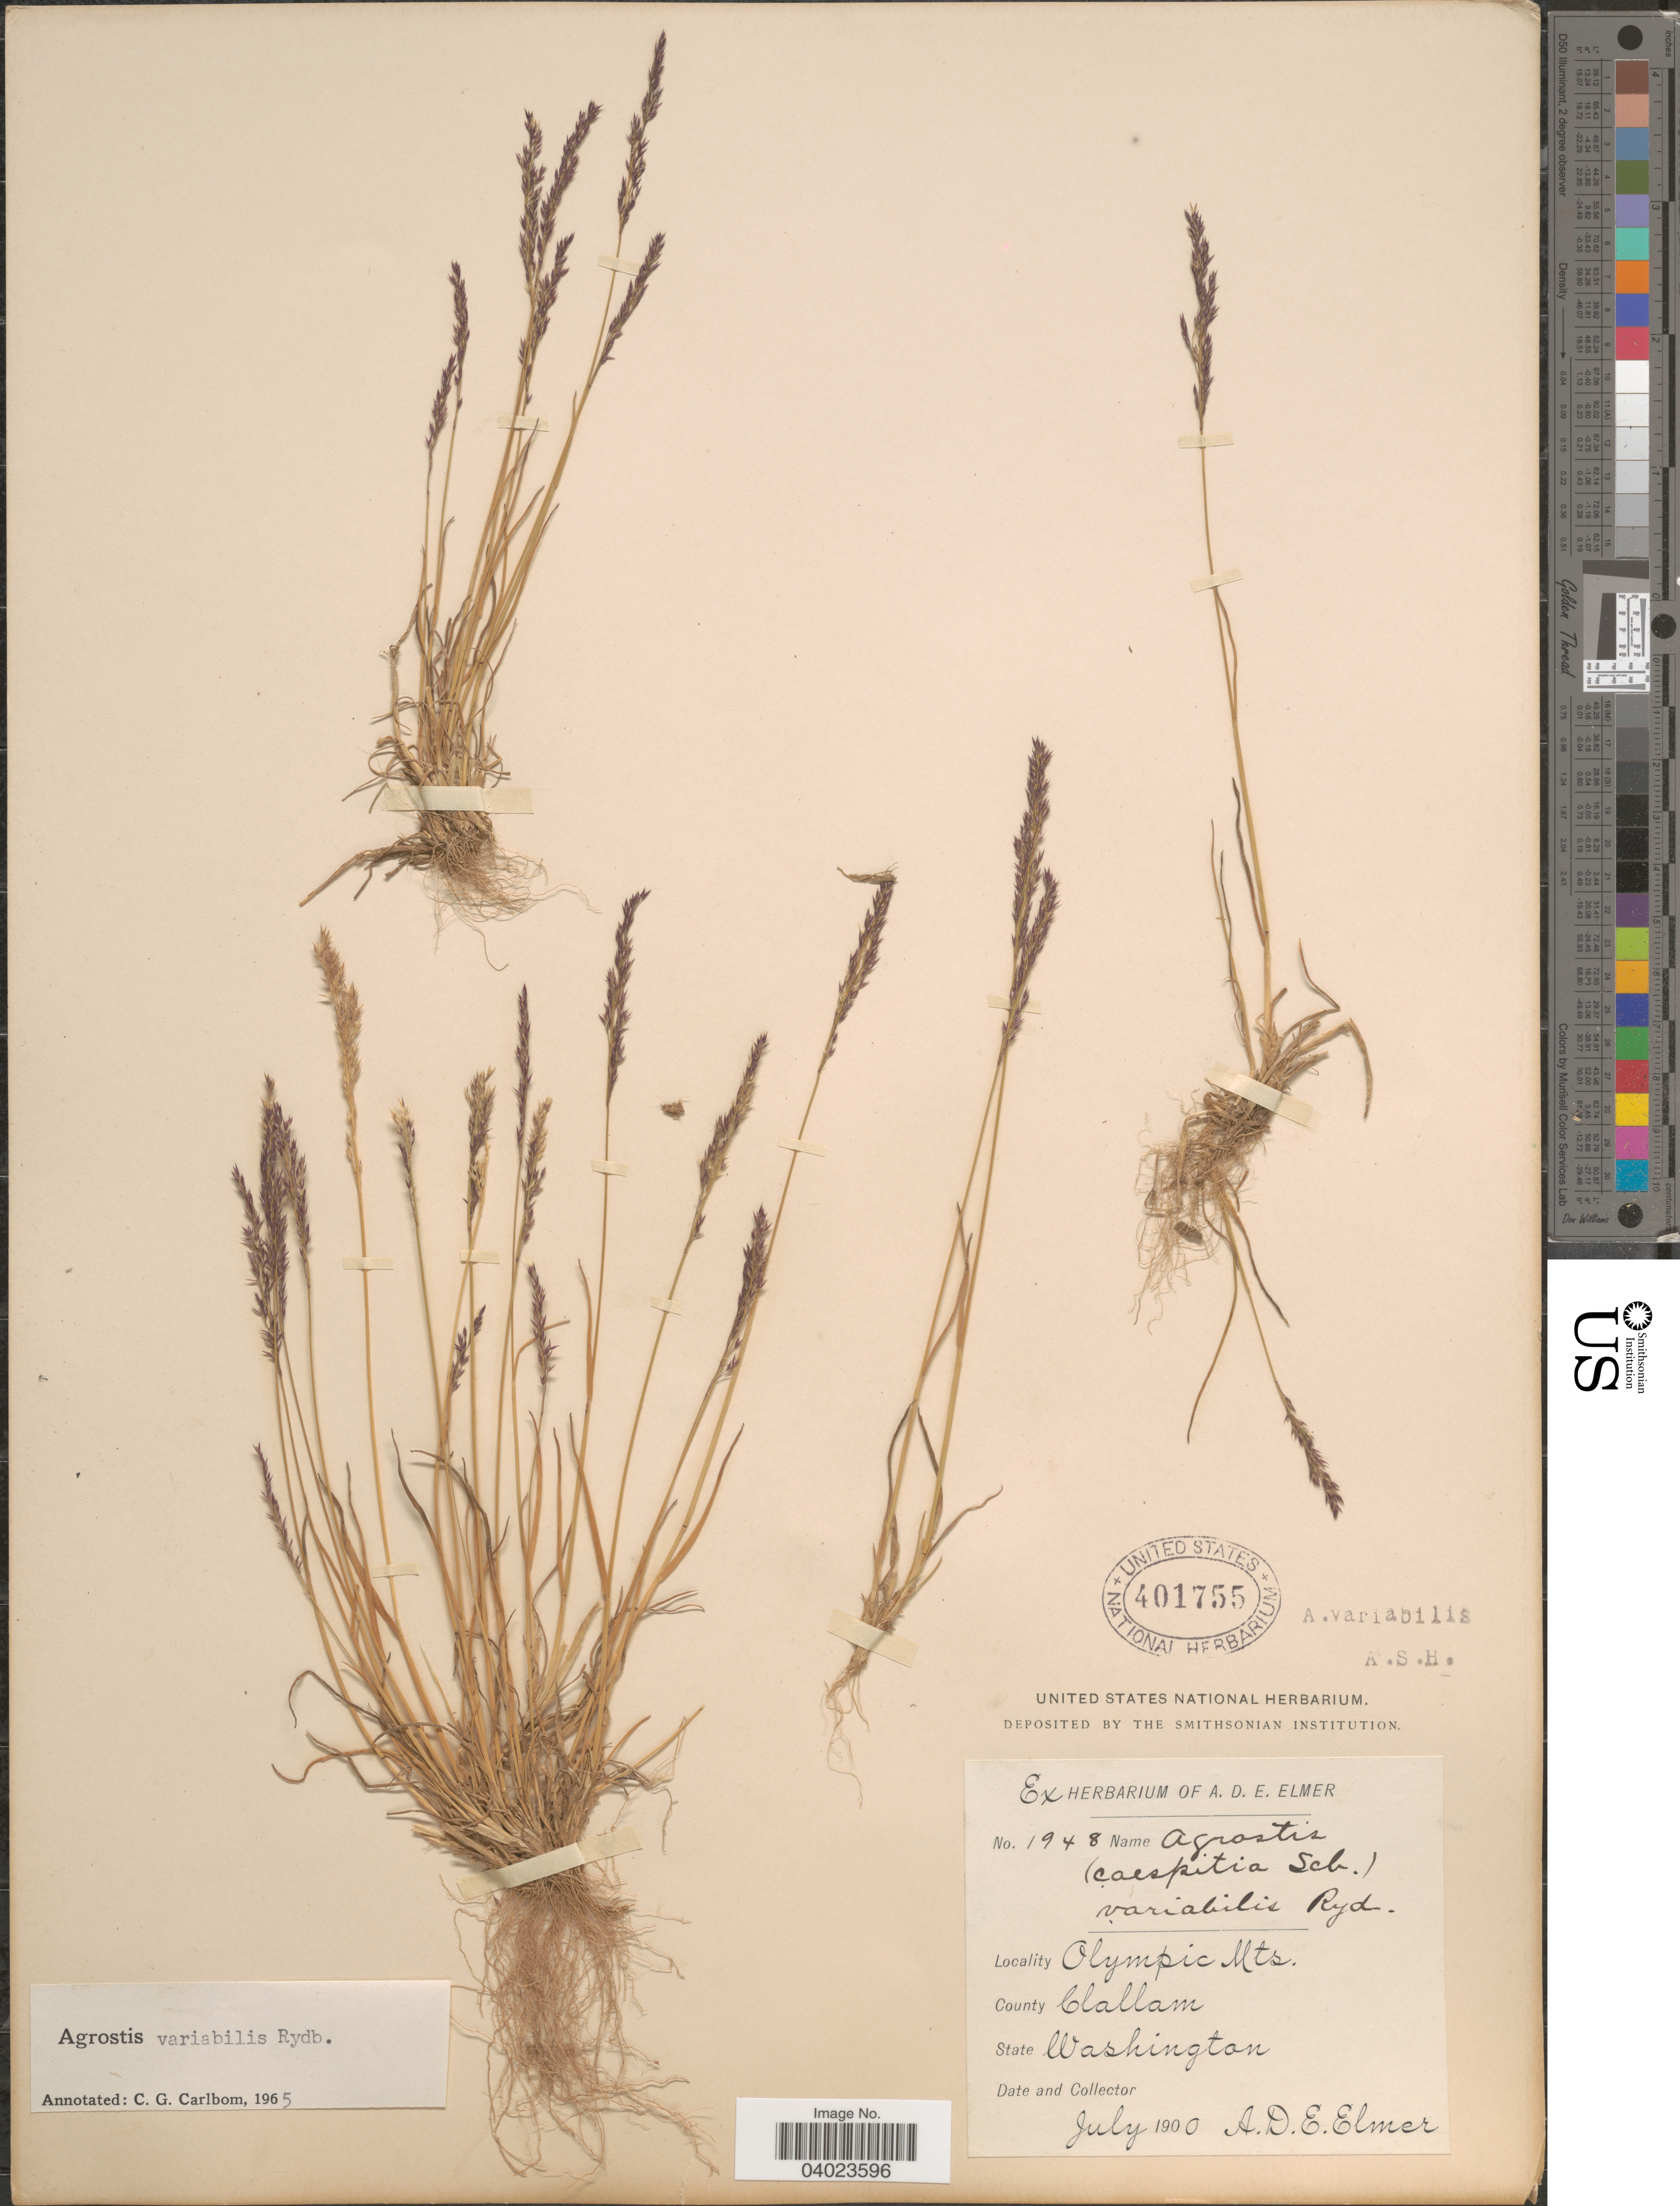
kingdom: Plantae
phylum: Tracheophyta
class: Liliopsida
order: Poales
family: Poaceae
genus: Agrostis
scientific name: Agrostis variabilis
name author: Rydb.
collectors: A. D. E. Elmer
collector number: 1948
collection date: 1900-07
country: United States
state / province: Washington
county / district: Clallam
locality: Olympic Mts. County: Clallam.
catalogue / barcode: US 401755